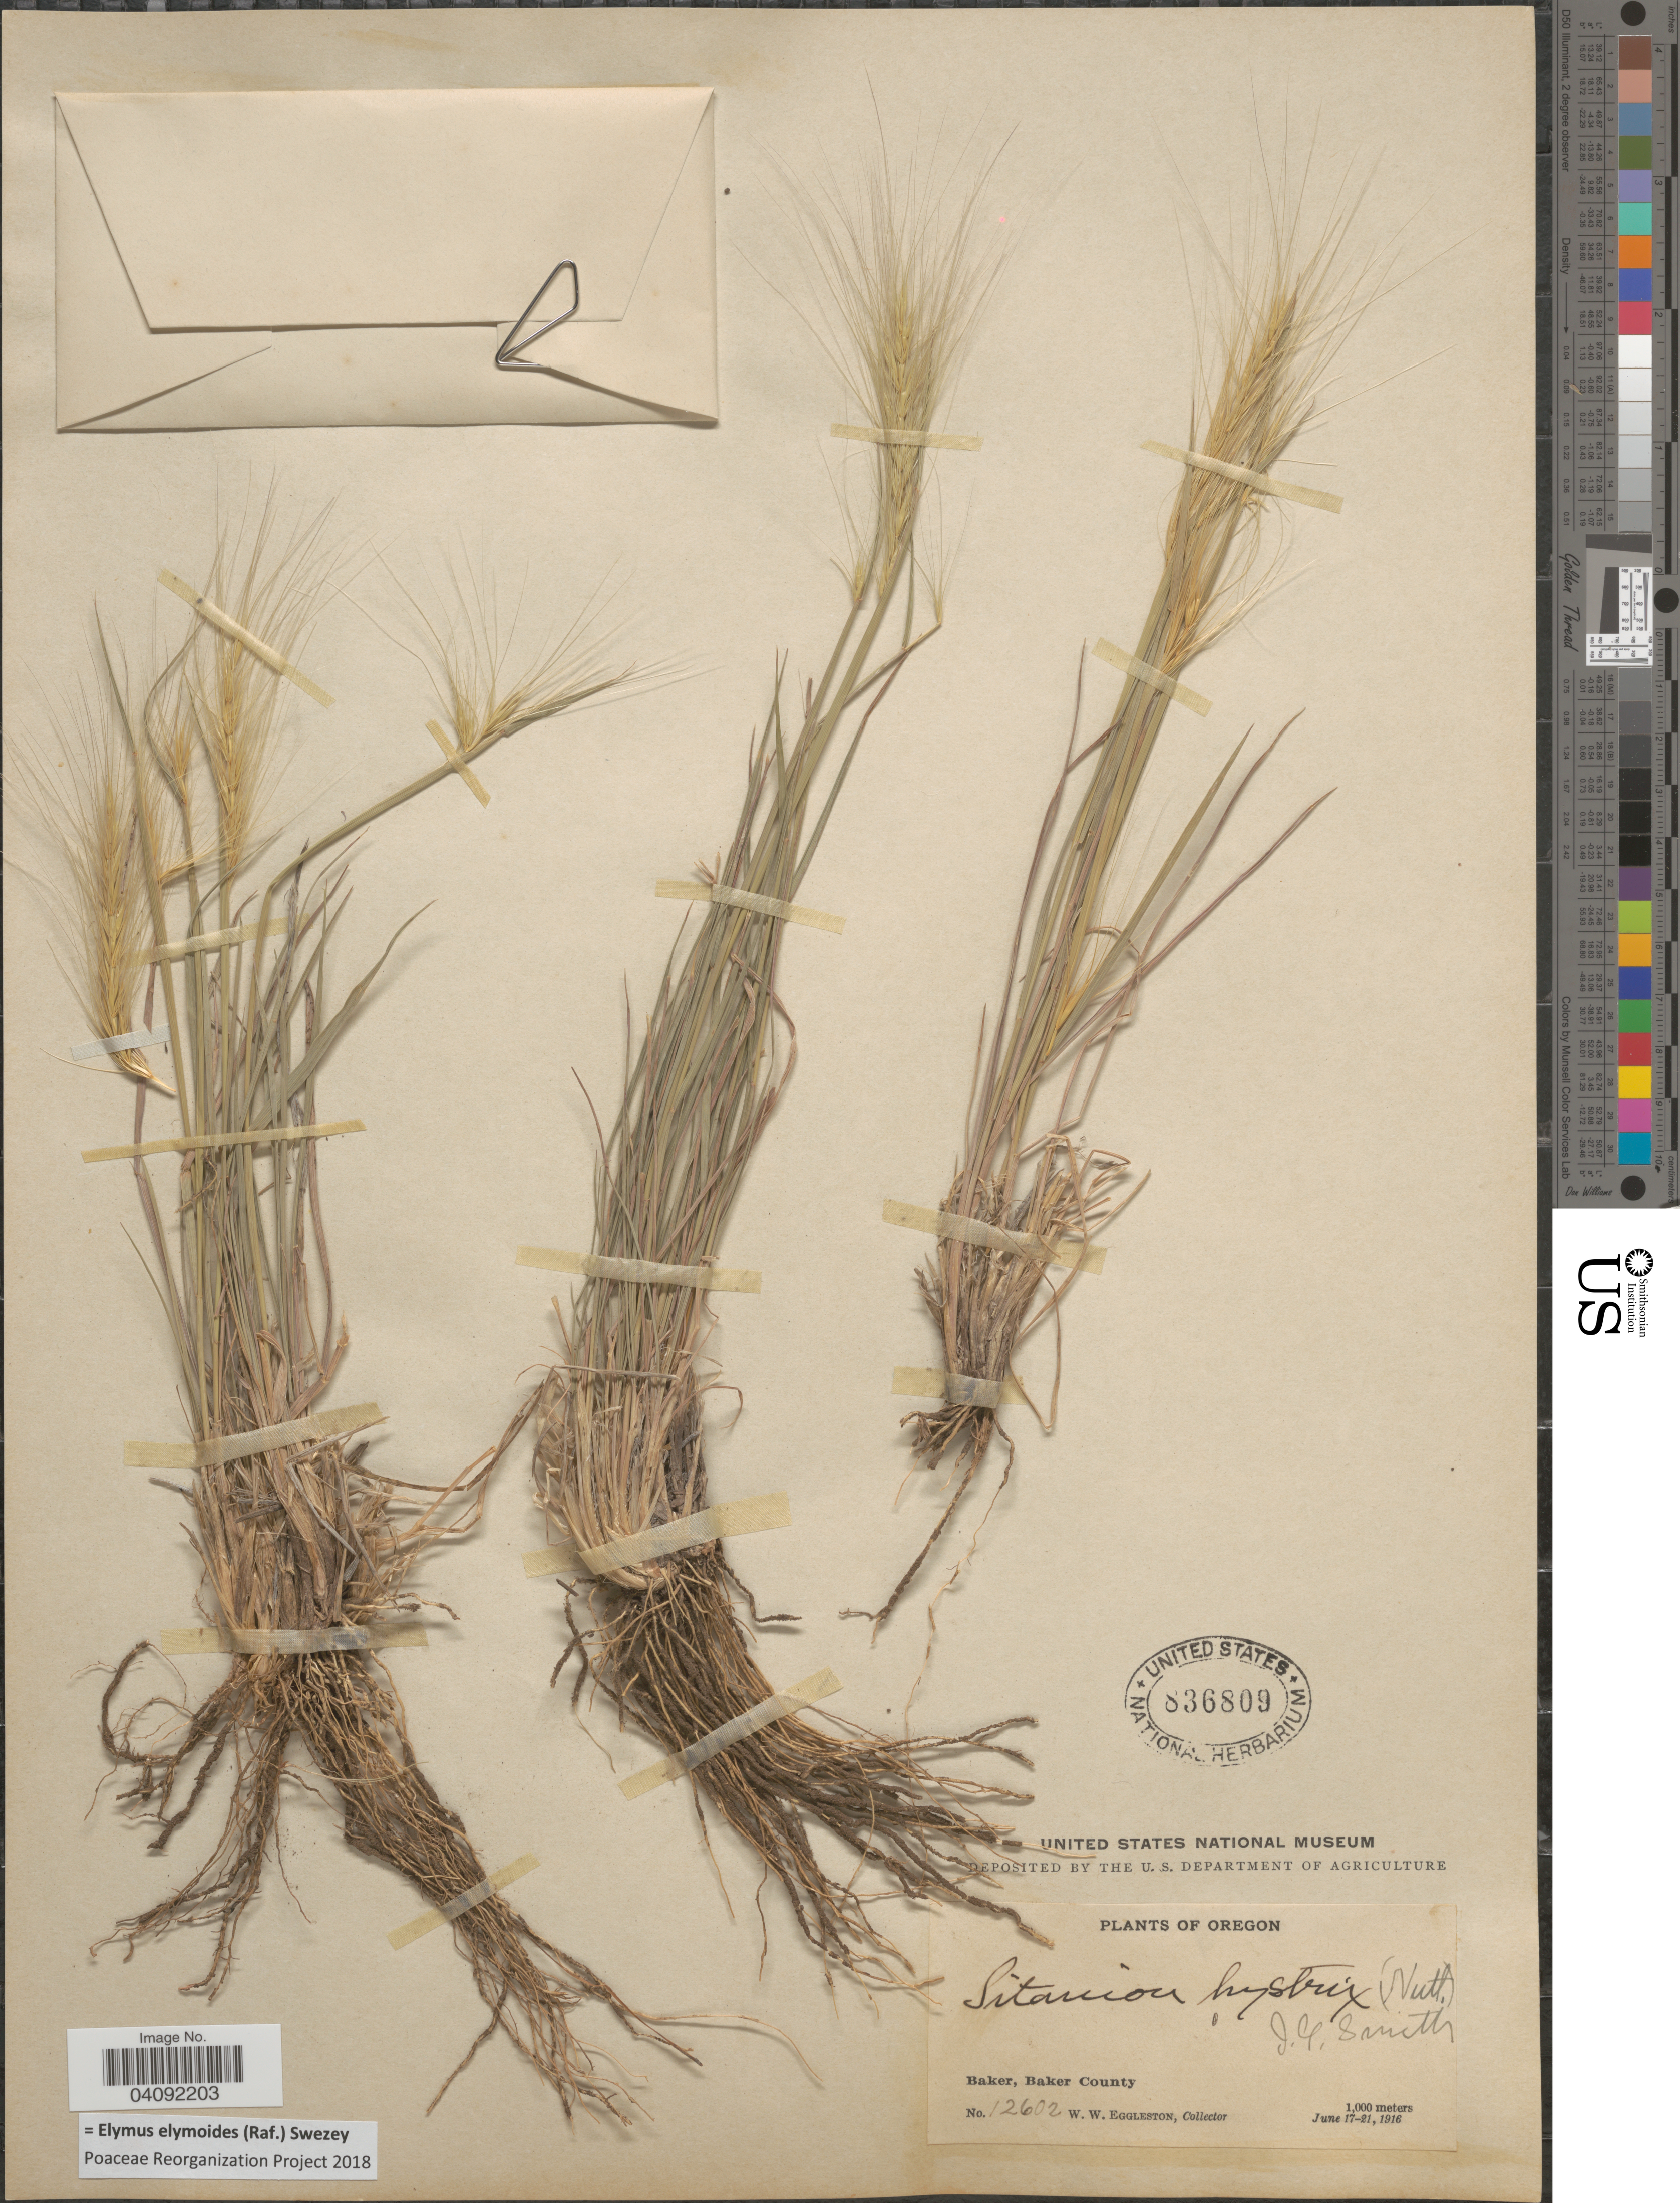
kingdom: Plantae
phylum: Tracheophyta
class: Liliopsida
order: Poales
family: Poaceae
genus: Elymus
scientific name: Elymus elymoides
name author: (Raf.) Swezey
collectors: W. W. Eggleston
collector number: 12602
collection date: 1916-06-17/1916-06-21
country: United States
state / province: Oregon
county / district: Baker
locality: Baker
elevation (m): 1000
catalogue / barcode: US 836809